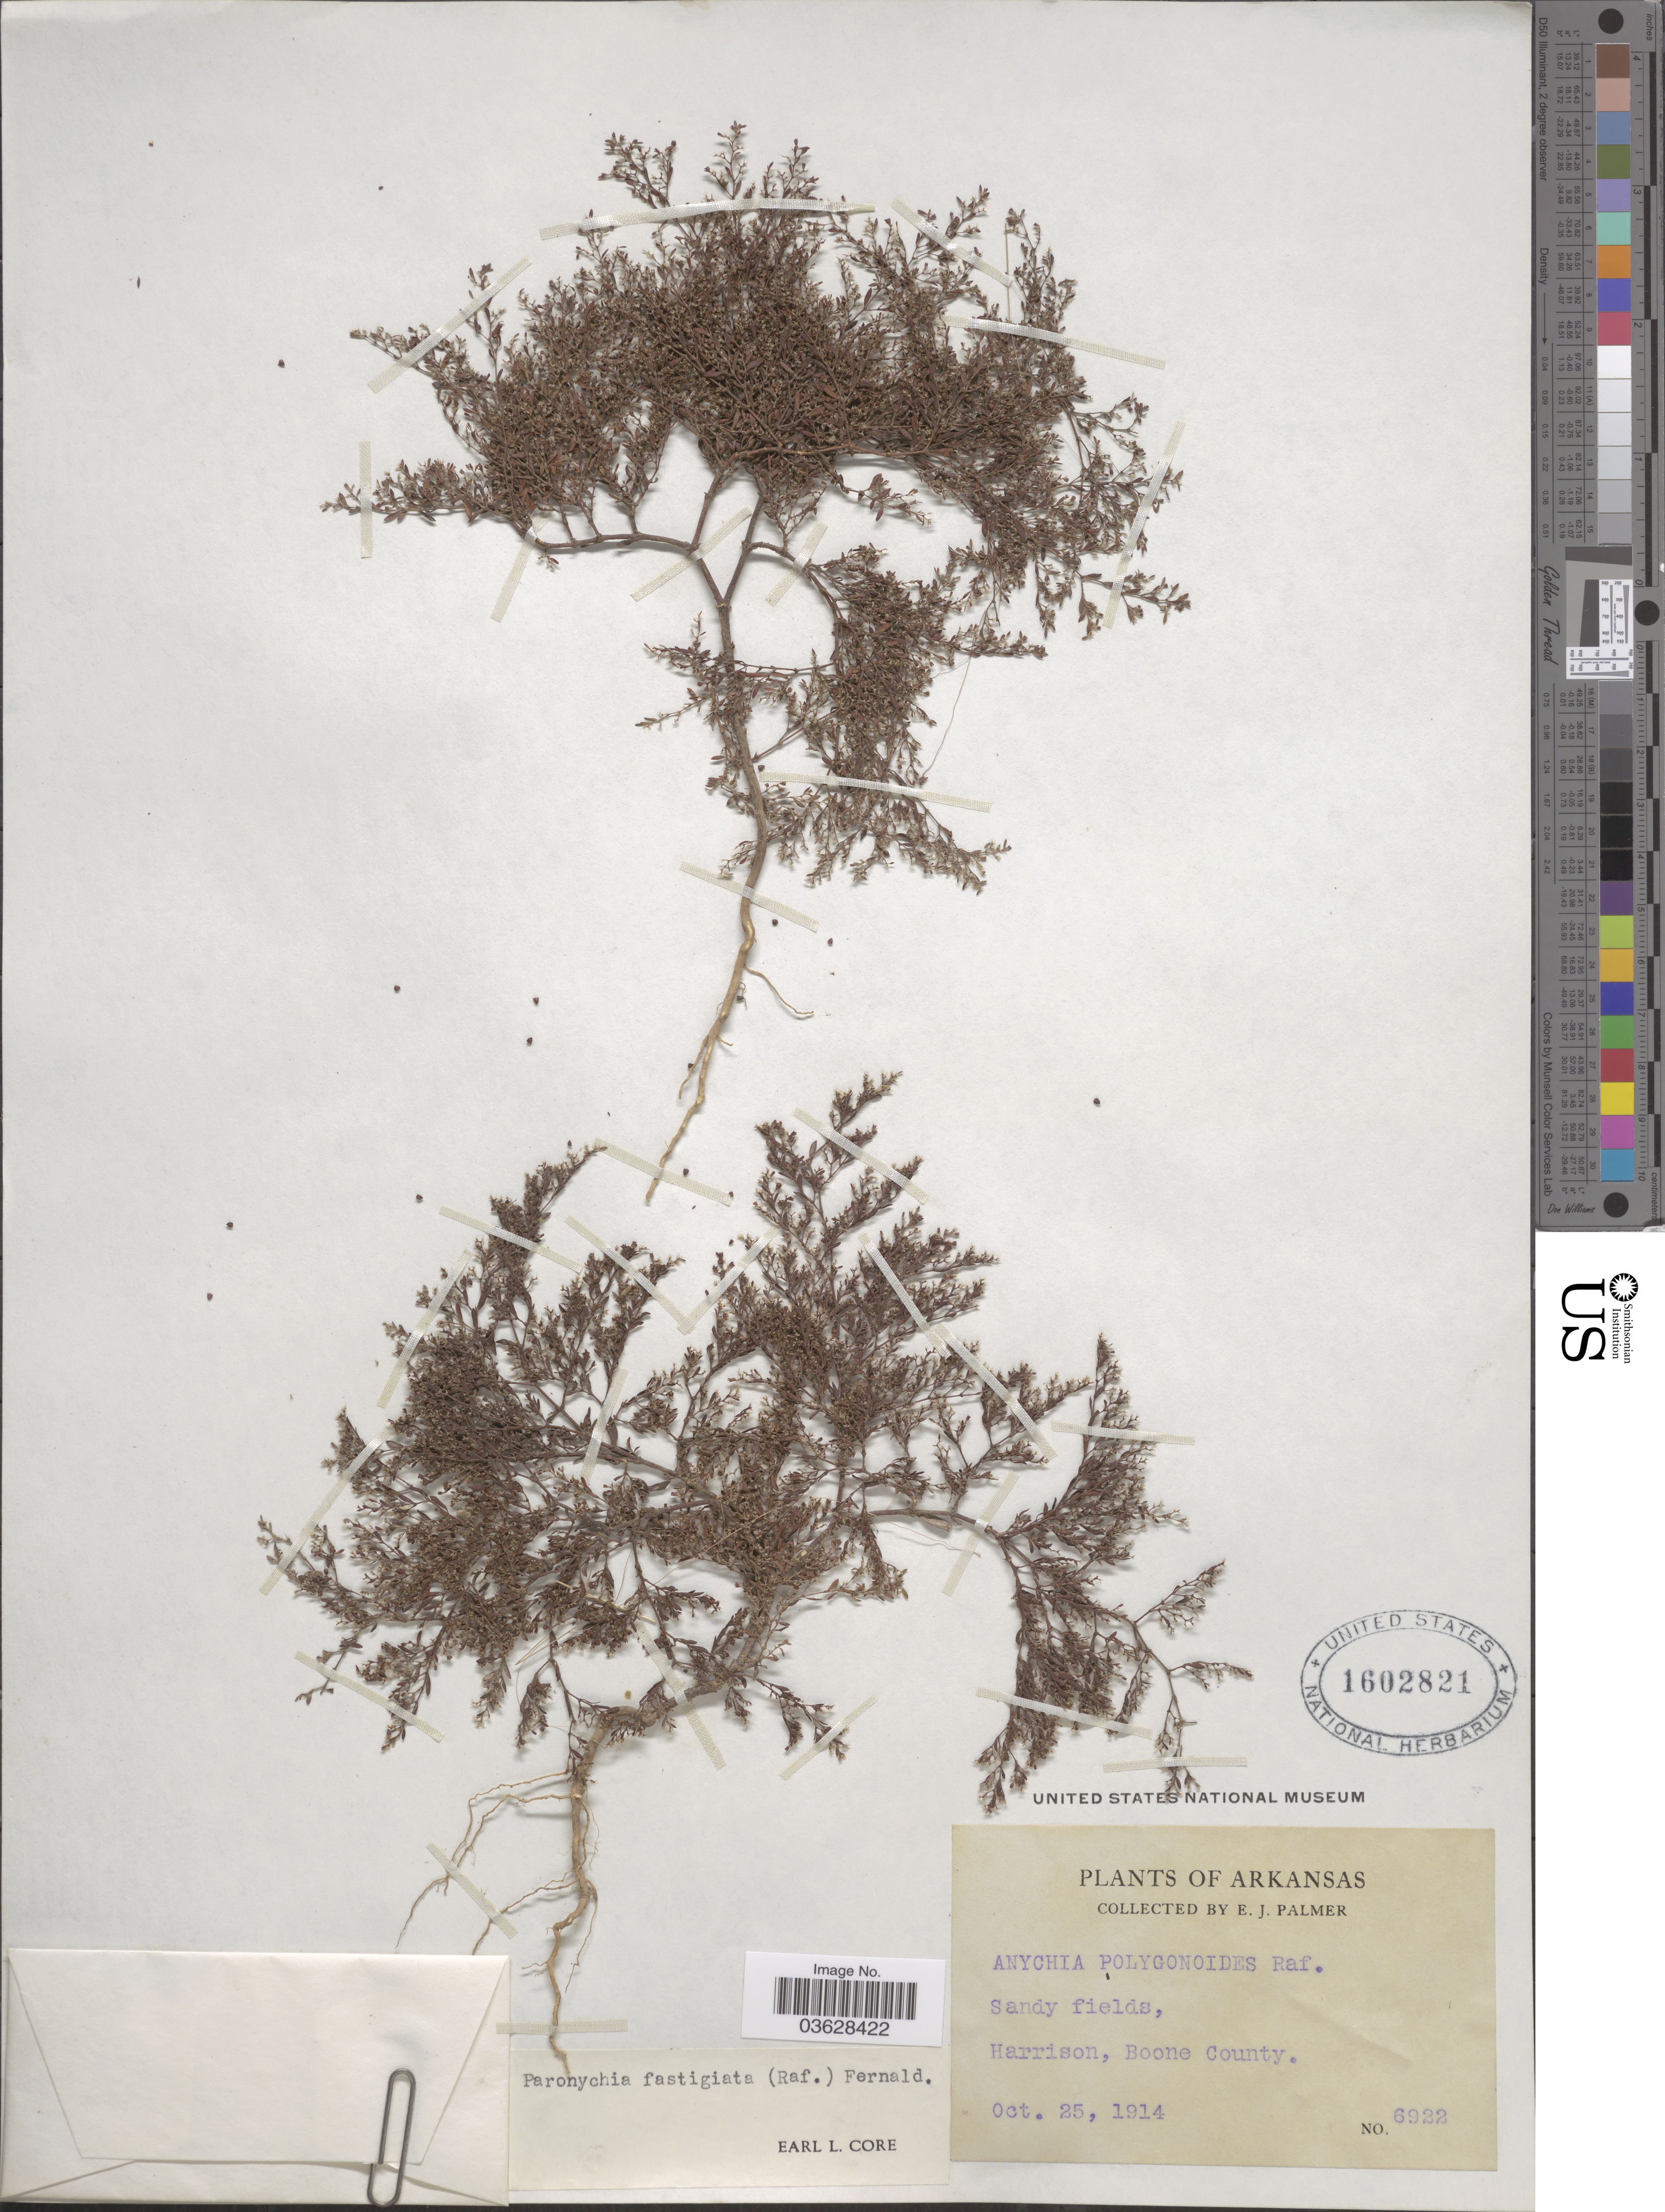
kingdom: Plantae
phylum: Tracheophyta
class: Magnoliopsida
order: Caryophyllales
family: Caryophyllaceae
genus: Paronychia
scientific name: Paronychia fastigiata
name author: (Raf.) Fernald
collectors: E. J. Palmer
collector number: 6922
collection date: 1914-10-25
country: United States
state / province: Arkansas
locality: Harrison, Boone County.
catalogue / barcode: US 1602821